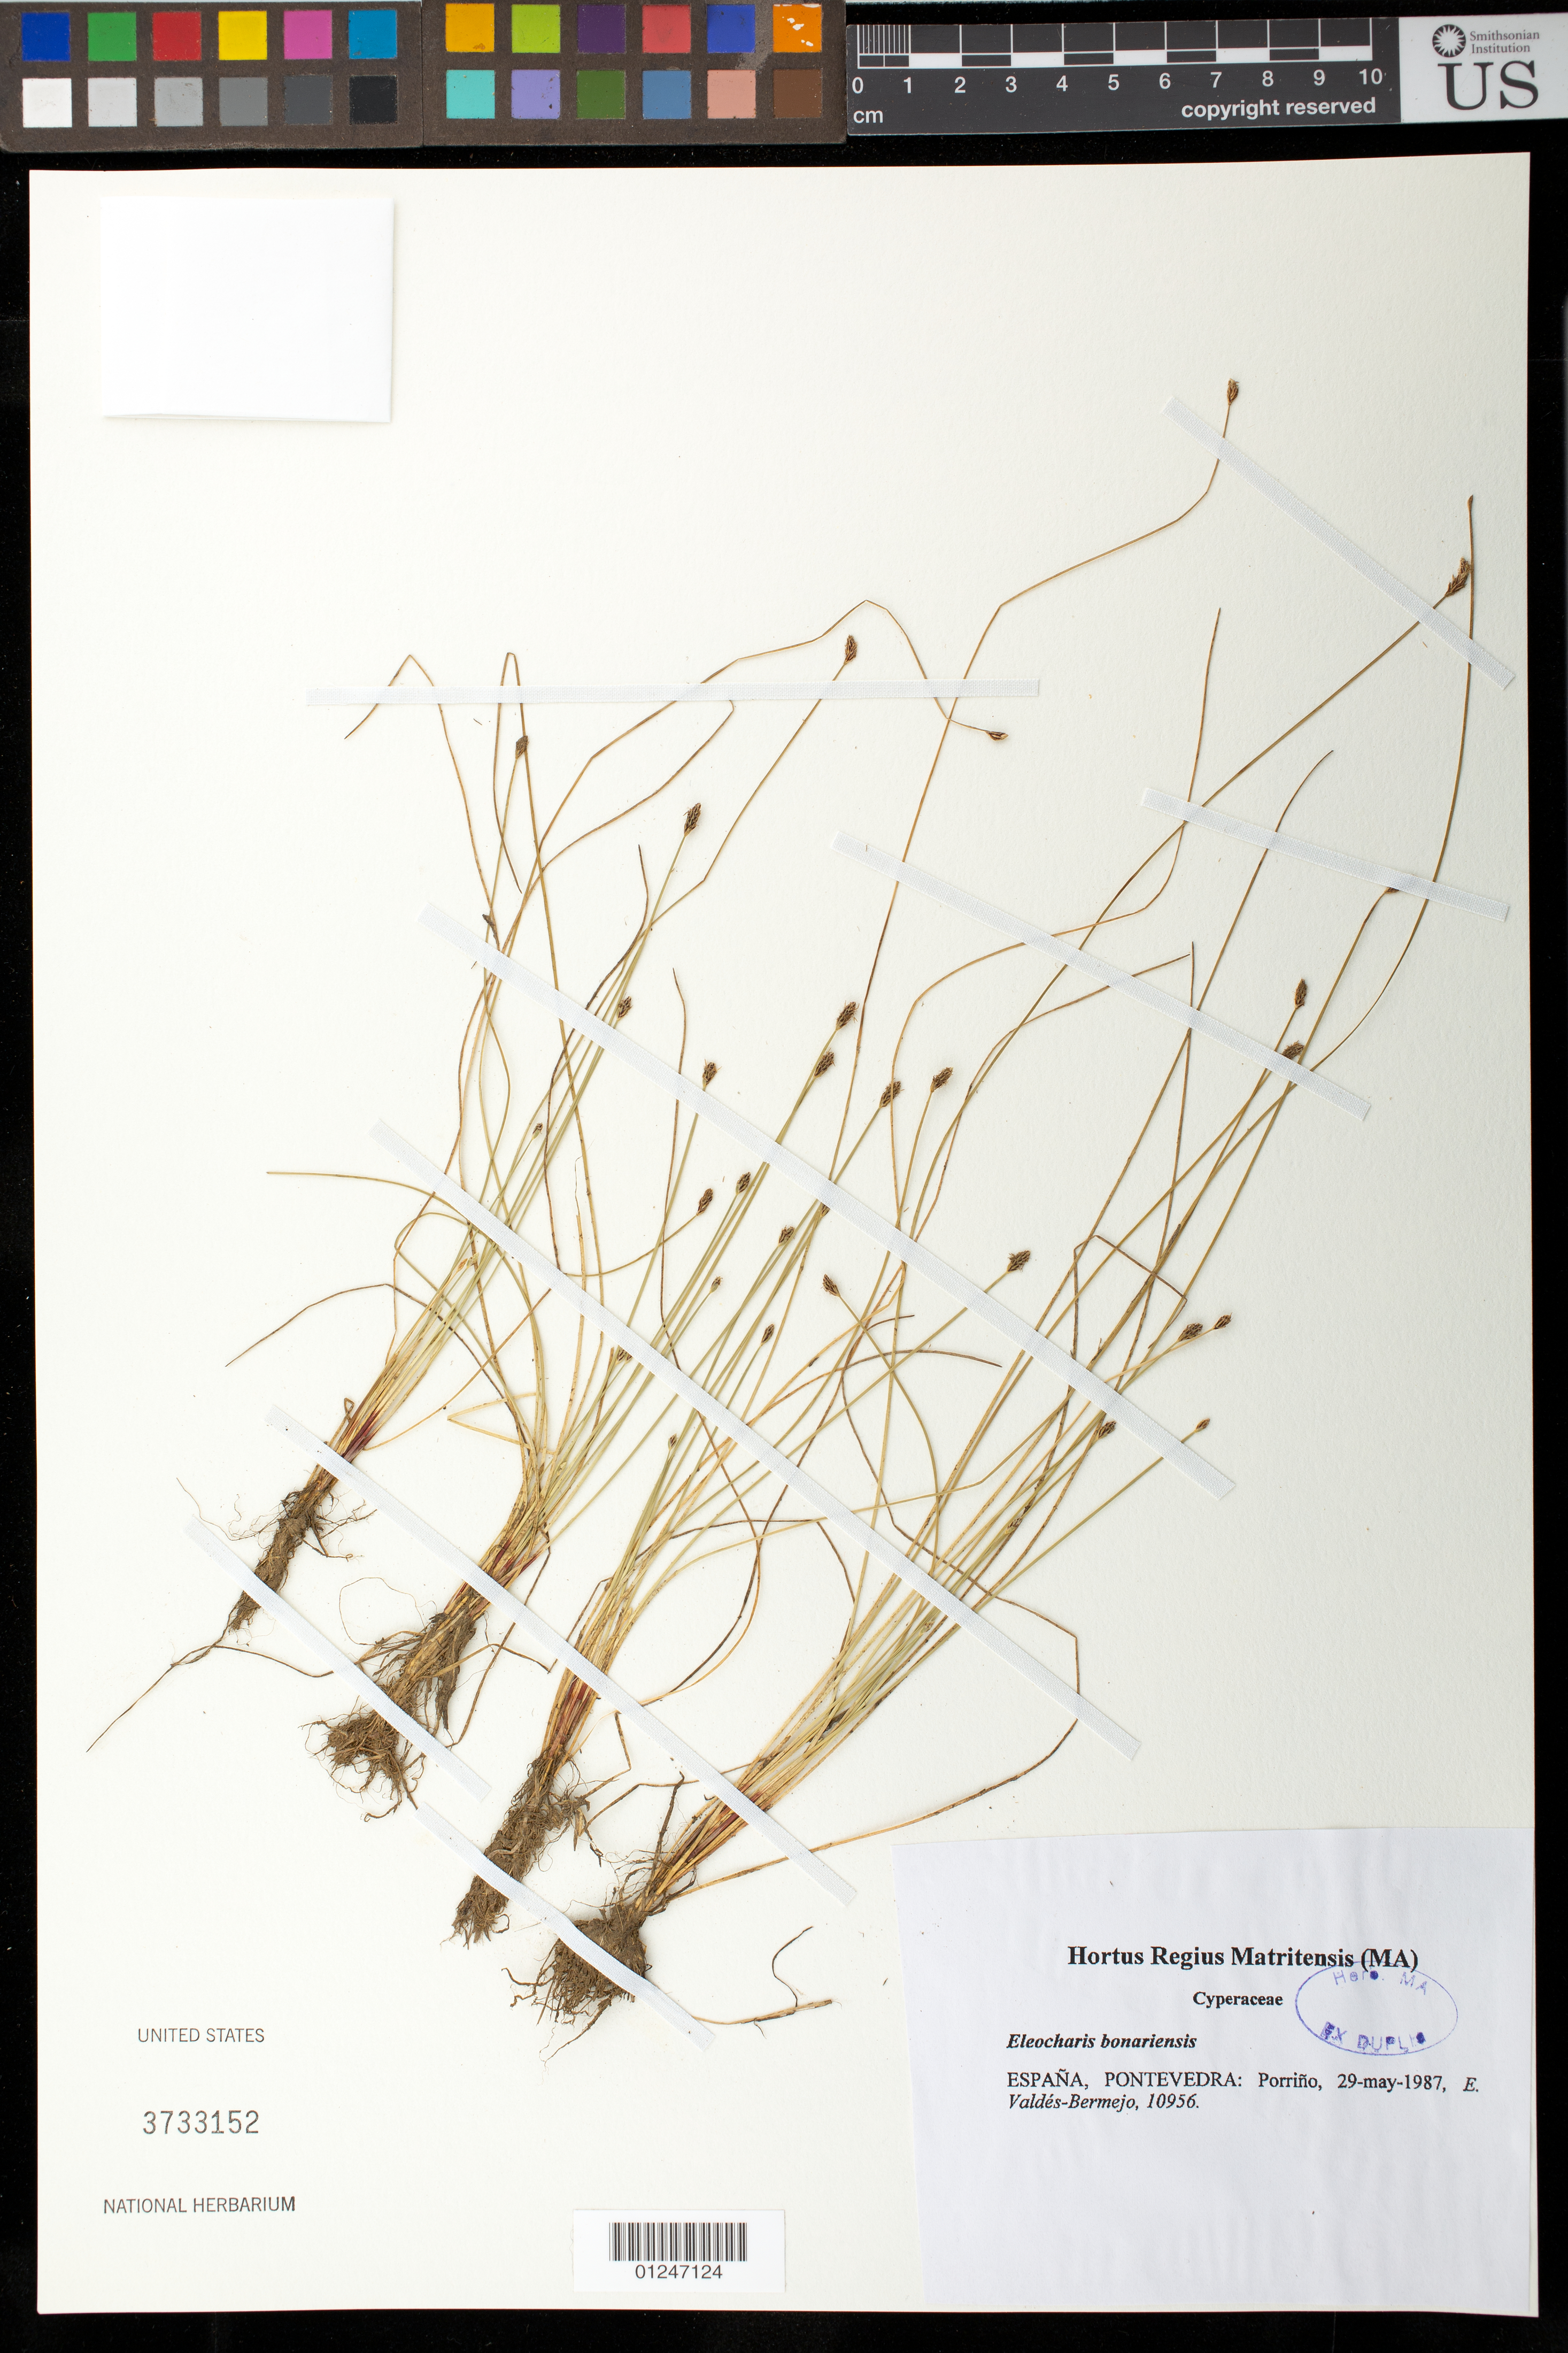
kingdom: Plantae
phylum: Tracheophyta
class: Liliopsida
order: Poales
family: Cyperaceae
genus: Eleocharis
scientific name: Eleocharis bonariensis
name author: Nees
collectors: E. Valdes-Bermejo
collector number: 10956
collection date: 1987-05-29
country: Spain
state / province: Galicia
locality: Pontevedra: Porrino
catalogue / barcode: US 3733152